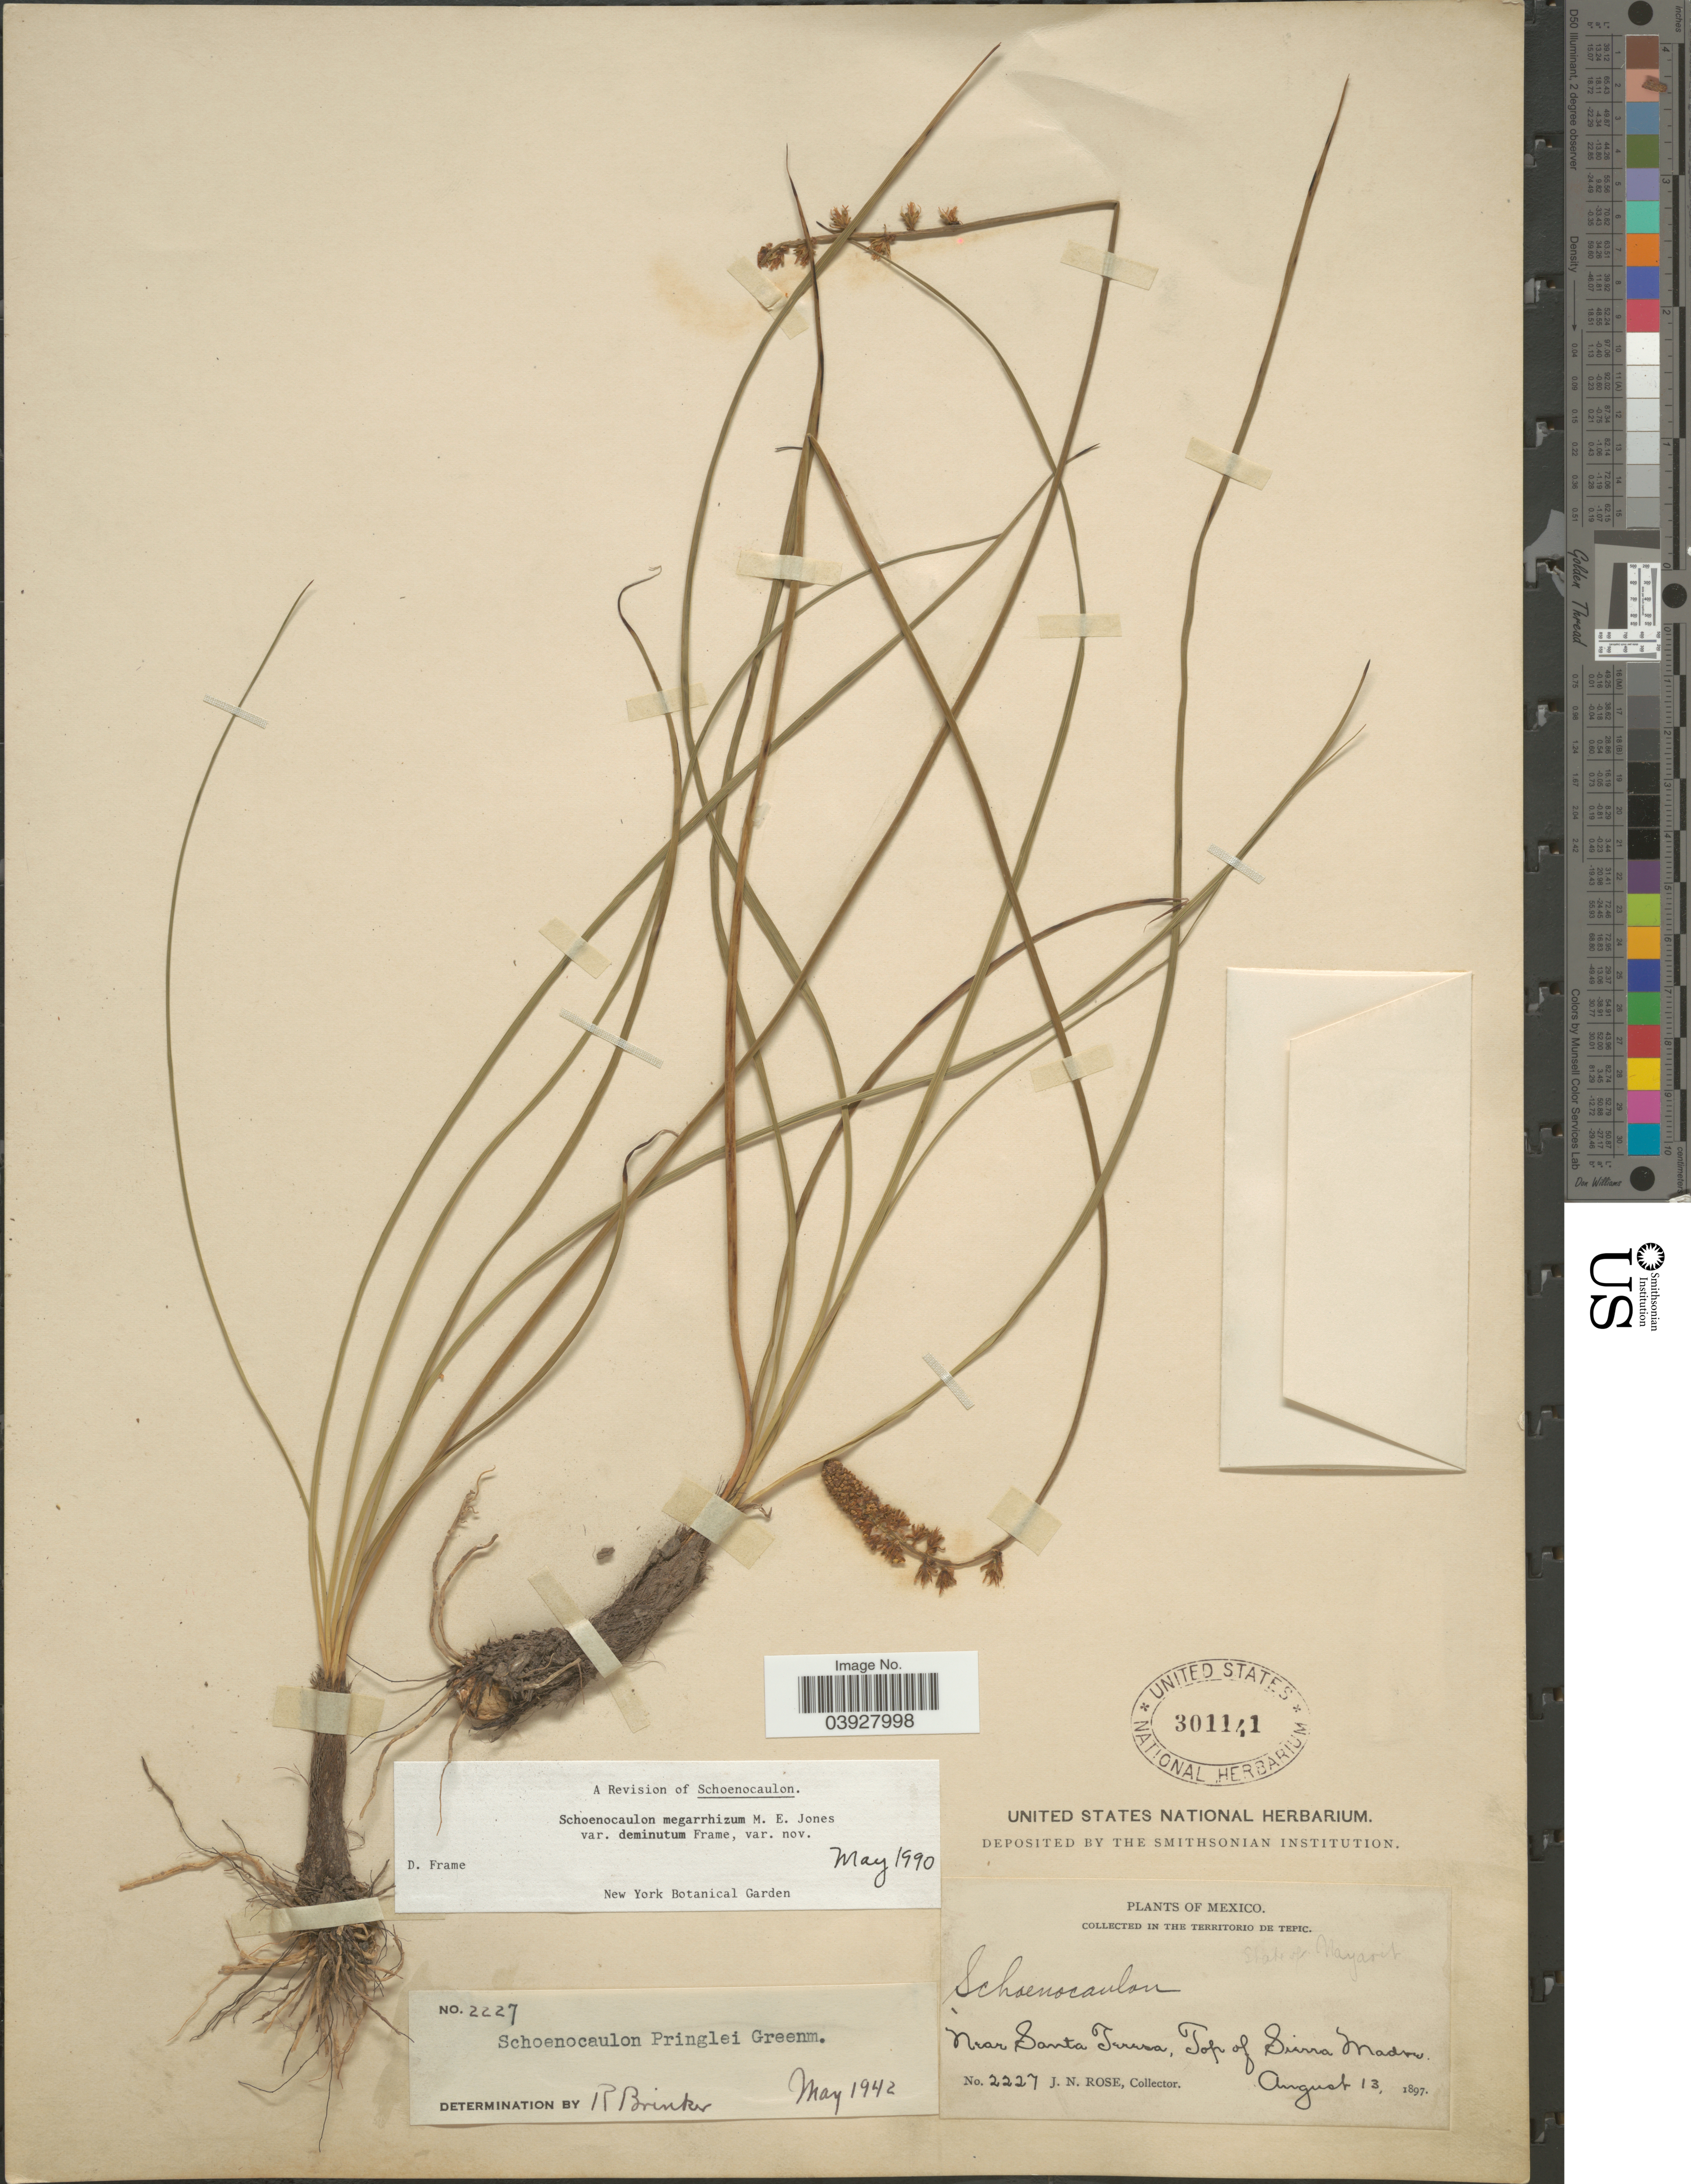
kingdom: Plantae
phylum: Tracheophyta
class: Liliopsida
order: Liliales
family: Melanthiaceae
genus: Schoenocaulon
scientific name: Schoenocaulon megarrhizum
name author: M.E. Jones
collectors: J. N. Rose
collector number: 2227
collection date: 1897-08-13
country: Mexico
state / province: Nayarit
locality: In the Territorio de Tepic. Near Santa Teresa, Top of Sierra Madre.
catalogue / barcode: US 301141